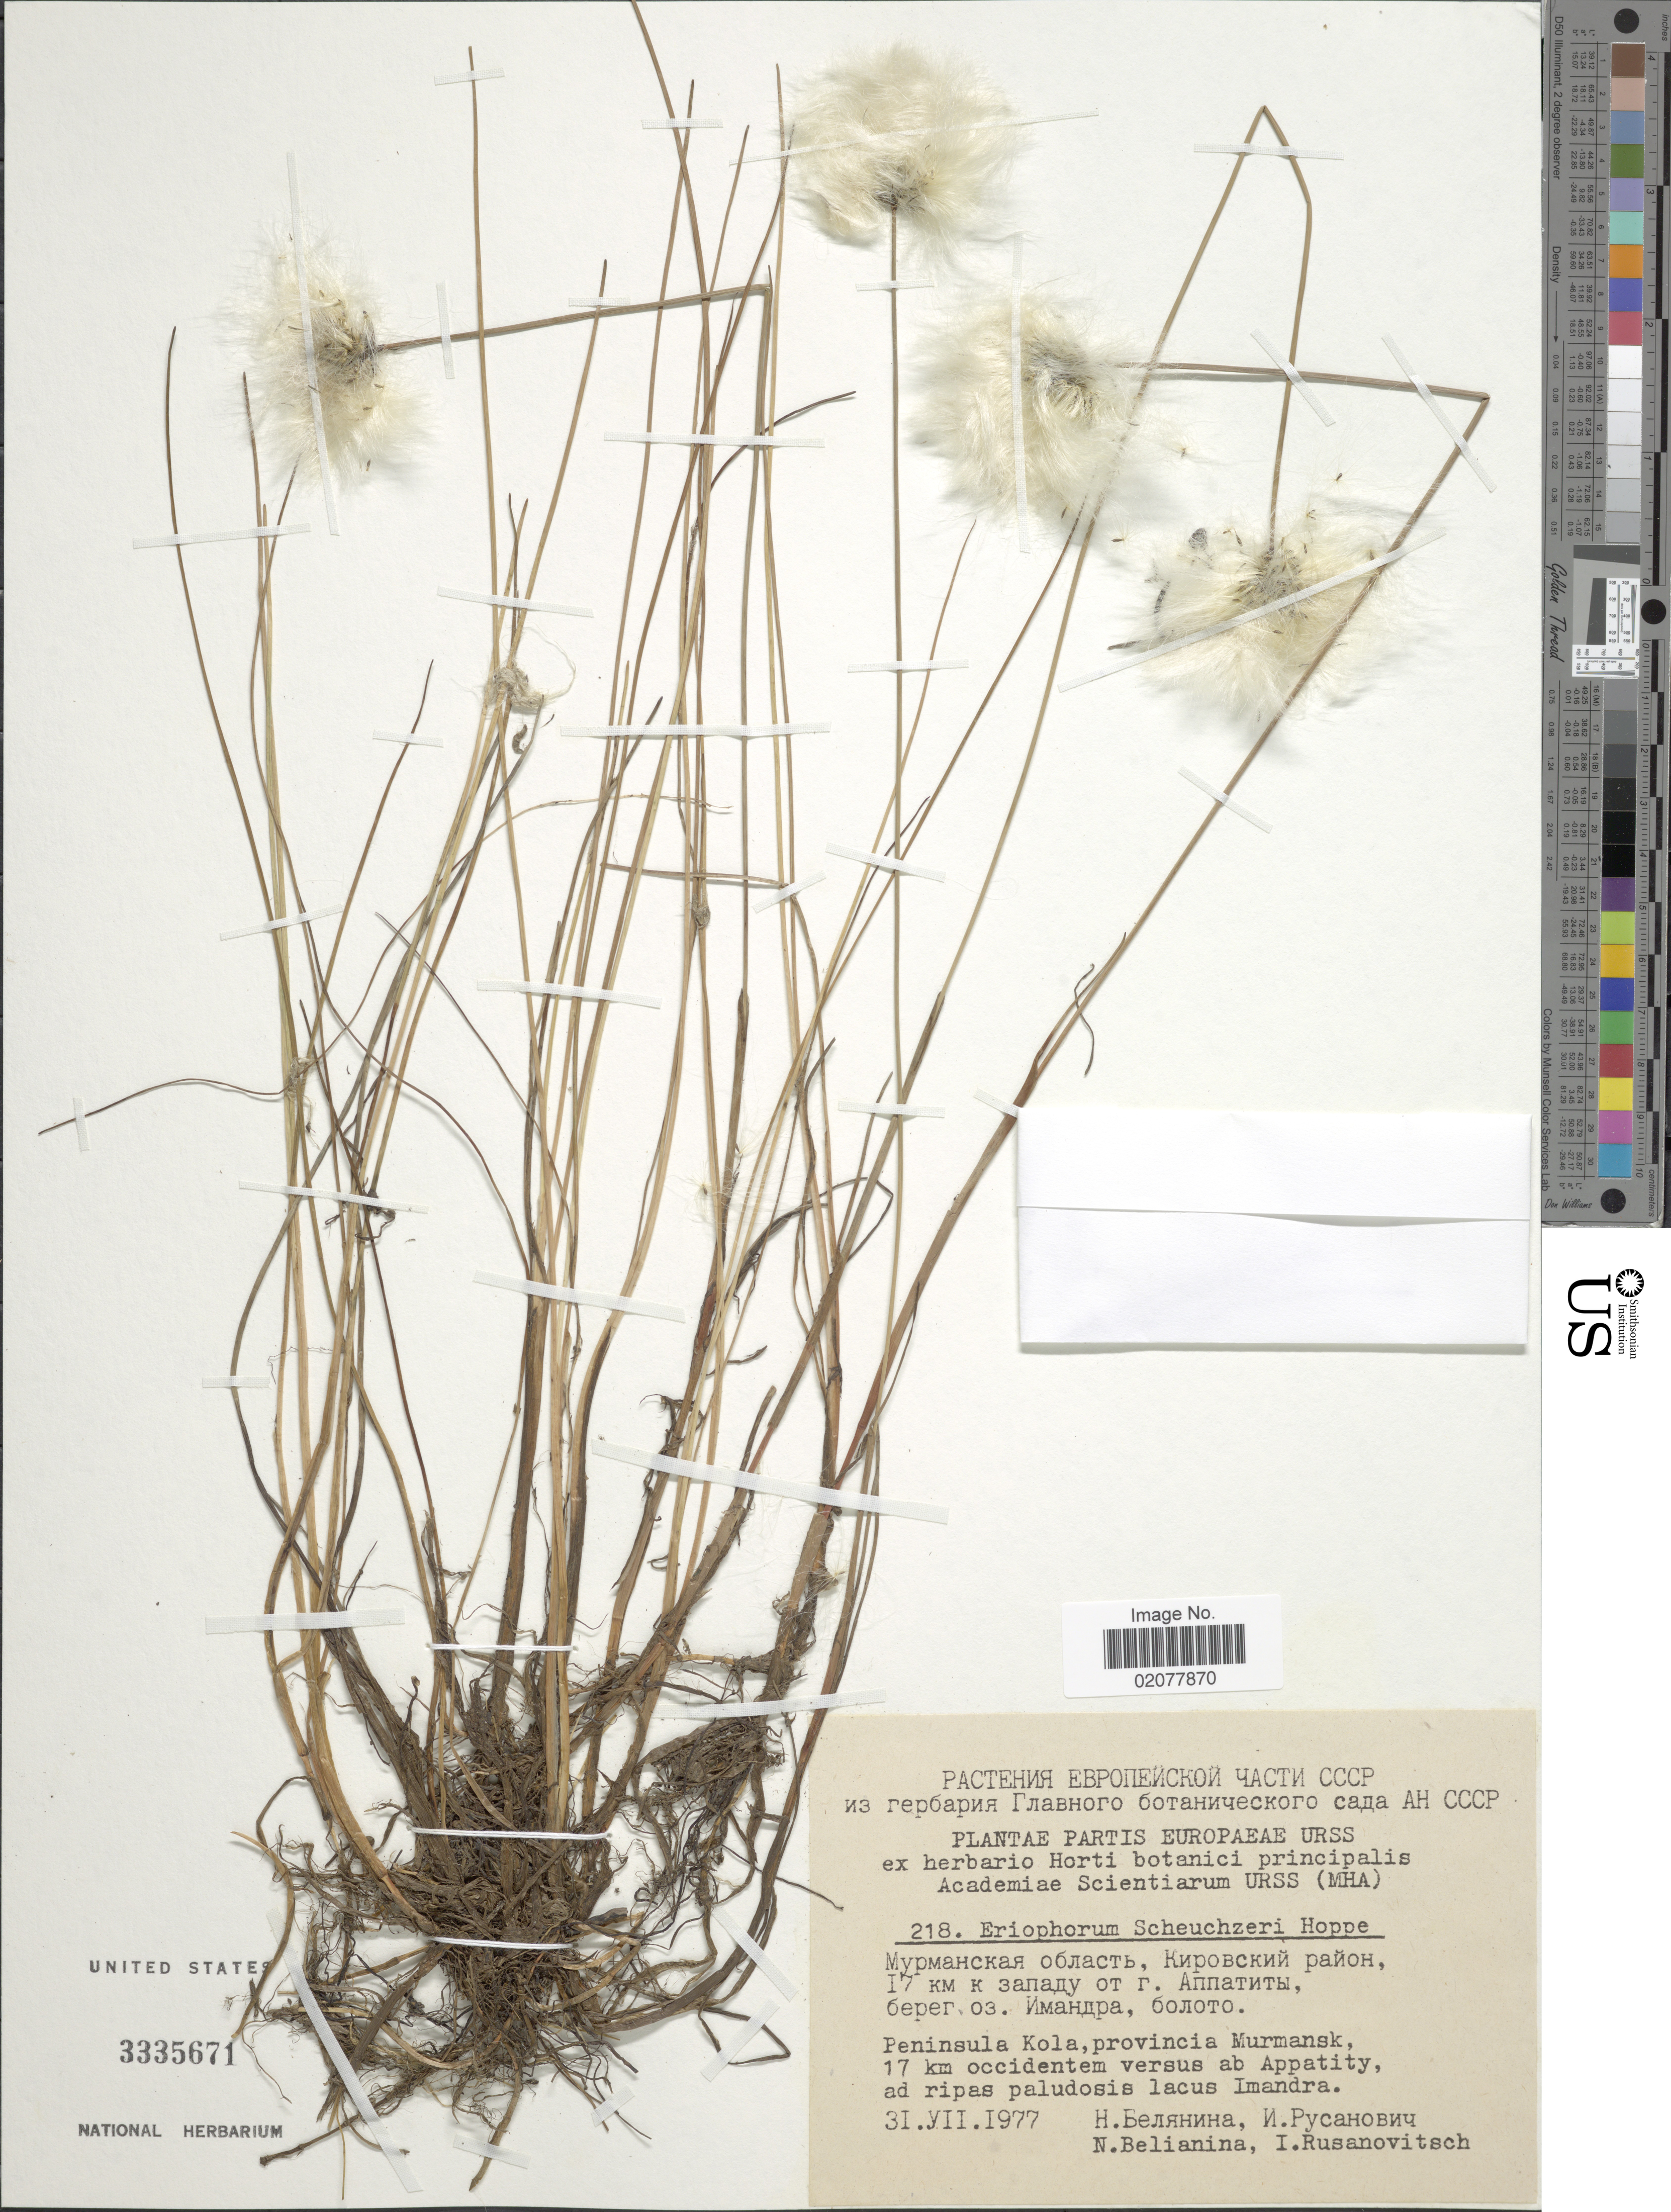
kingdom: Plantae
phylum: Tracheophyta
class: Liliopsida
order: Poales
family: Cyperaceae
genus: Eriophorum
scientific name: Eriophorum scheuchzeri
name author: Hoppe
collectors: N. Belianina & I. Rusanovitsch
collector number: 218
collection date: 1977-07-31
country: Russian Federation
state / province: Murmansk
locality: Peninsula Kola, provincia Murmansk, 17 km occidentem versus ab Appatity, ad ripas paludosis lacus Imandra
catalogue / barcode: US 3335671